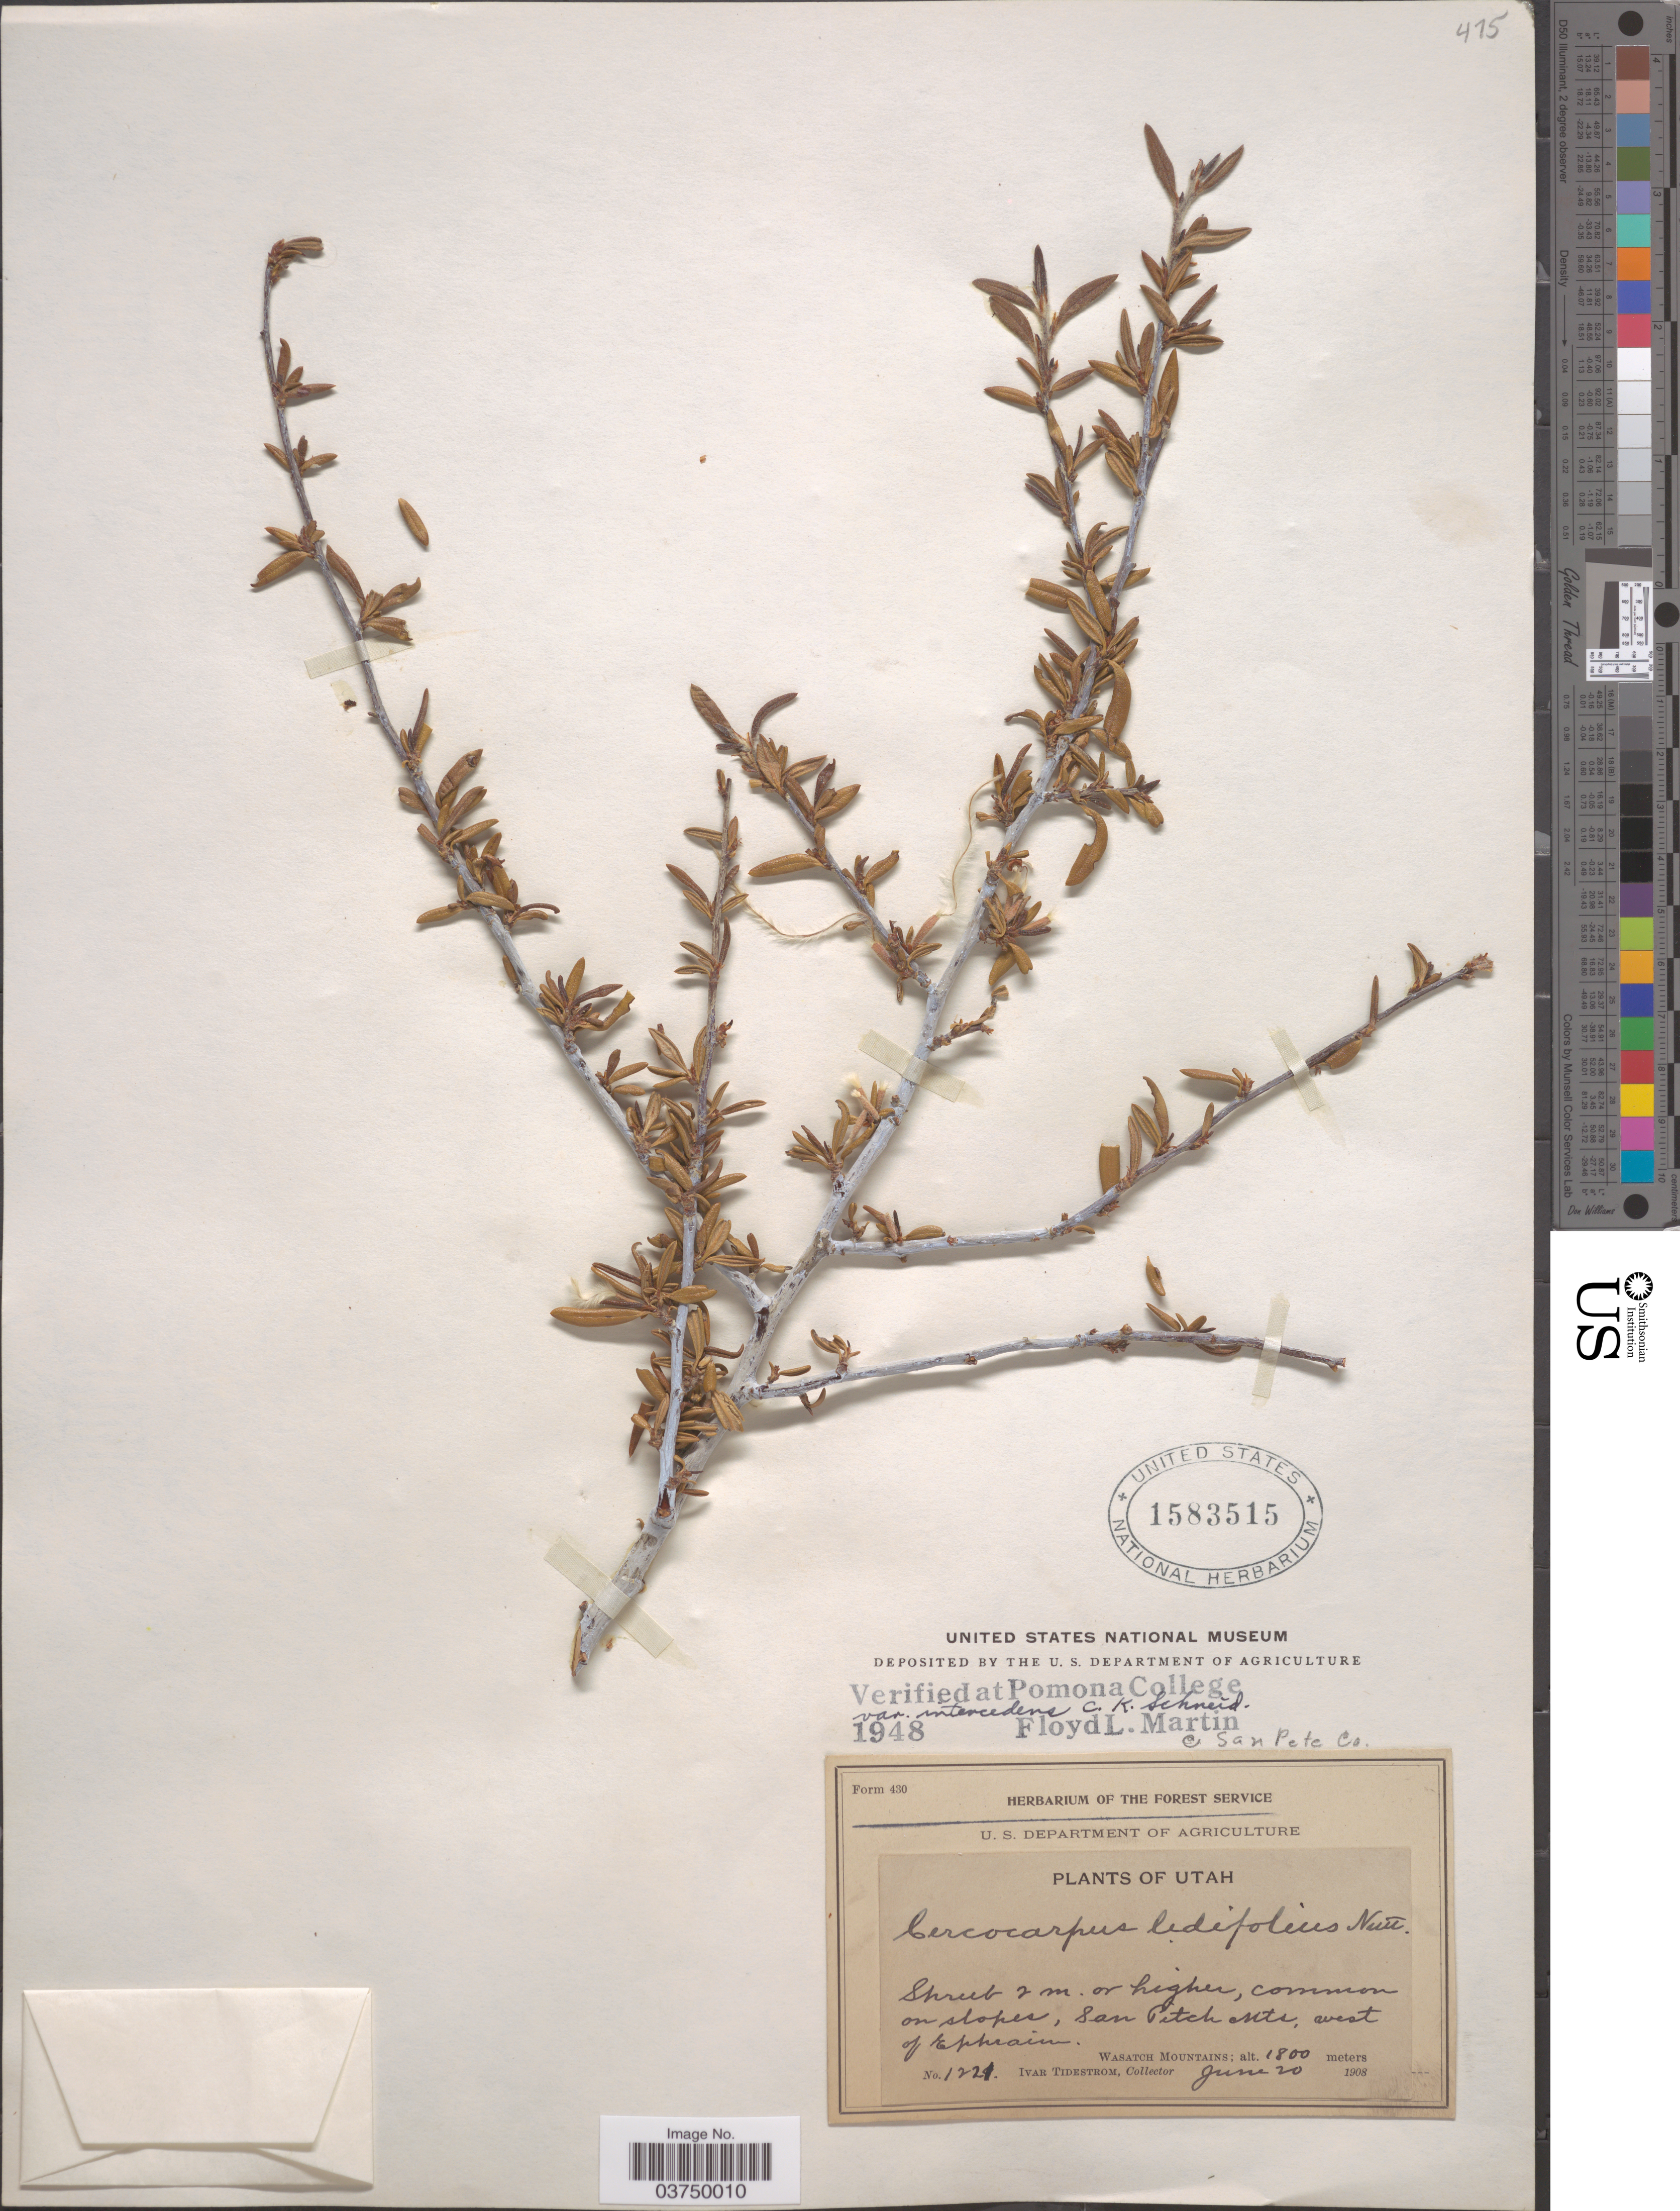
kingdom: Plantae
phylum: Tracheophyta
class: Magnoliopsida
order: Rosales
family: Rosaceae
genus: Cercocarpus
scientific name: Cercocarpus ledifolius var. intercedens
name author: C.K. Schneid.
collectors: I. F. Tidestrom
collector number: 1221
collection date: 1908-06-20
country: United States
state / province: Utah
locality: San Pitch Mts, west of Ephraim. Wasatch Mountains. San Pete Co.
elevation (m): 1800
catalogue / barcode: US 1583515